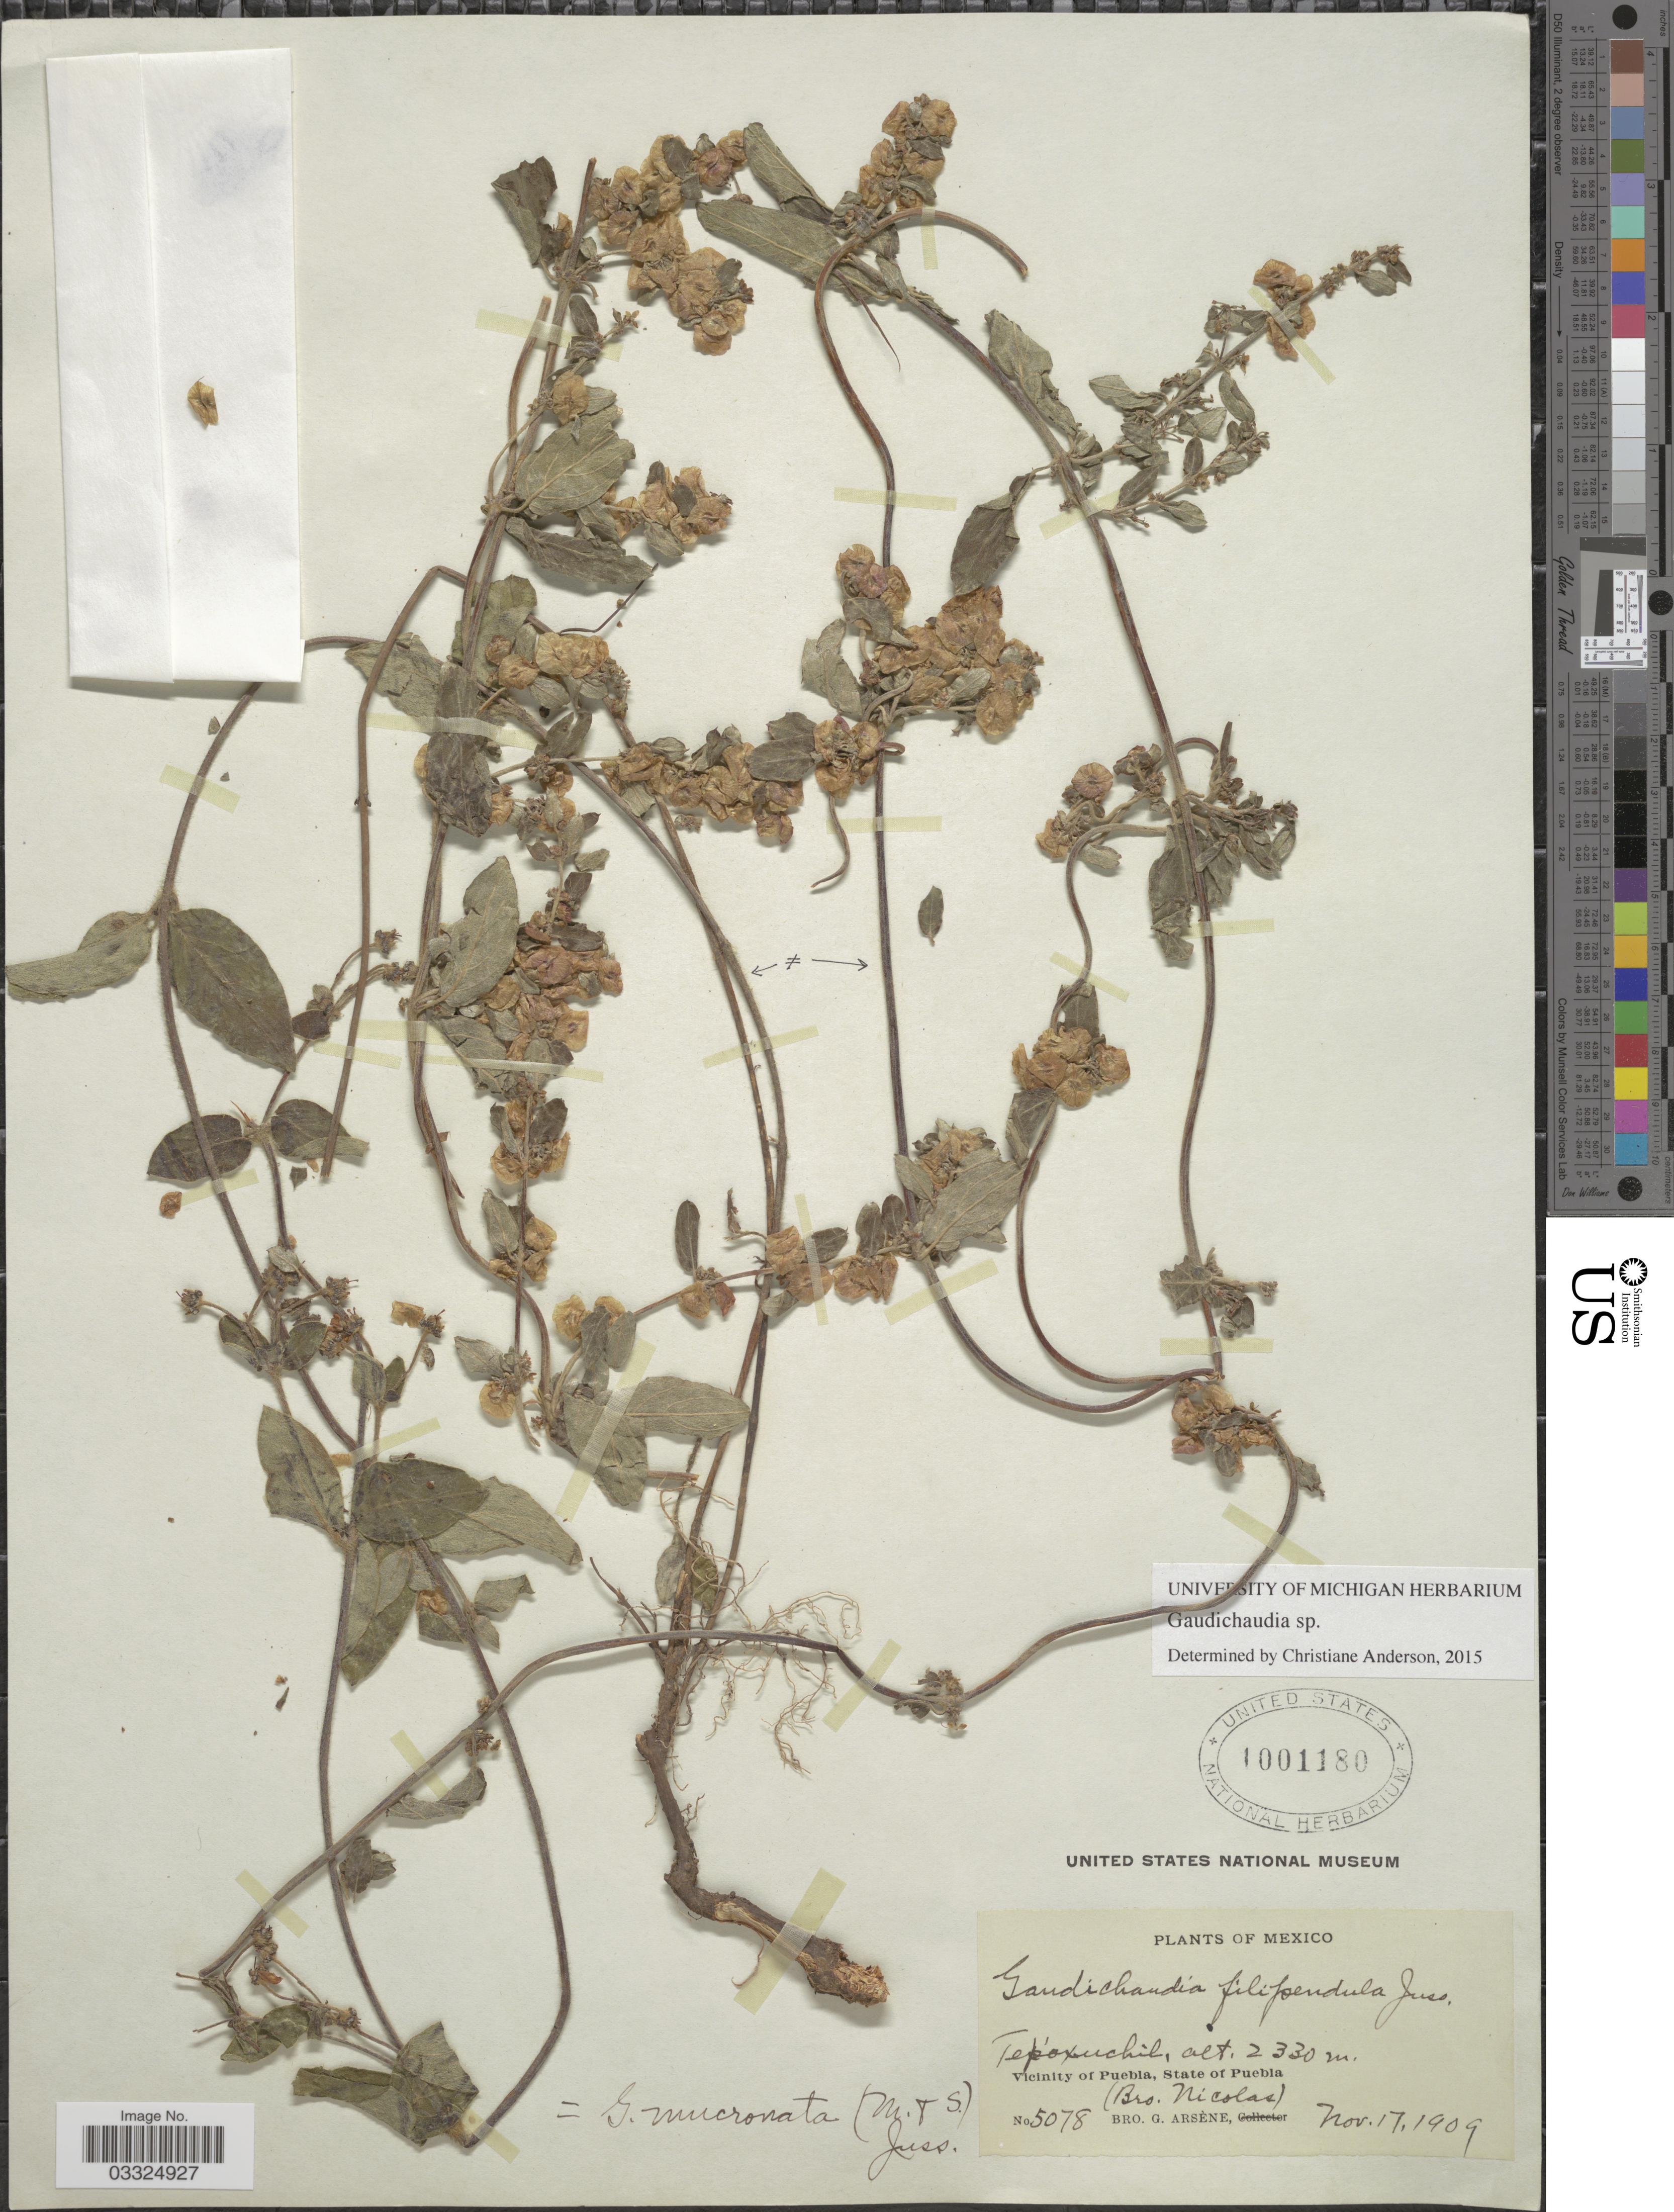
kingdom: Plantae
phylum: Tracheophyta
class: Magnoliopsida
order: Malpighiales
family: Malpighiaceae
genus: Gaudichaudia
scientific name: Gaudichaudia sp.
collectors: Bro. G. Arsène & Bro. Nicolas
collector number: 5078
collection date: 1909-11-17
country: Mexico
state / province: Puebla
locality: Vicinity of Puebla.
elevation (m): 2330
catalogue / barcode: US 1001180